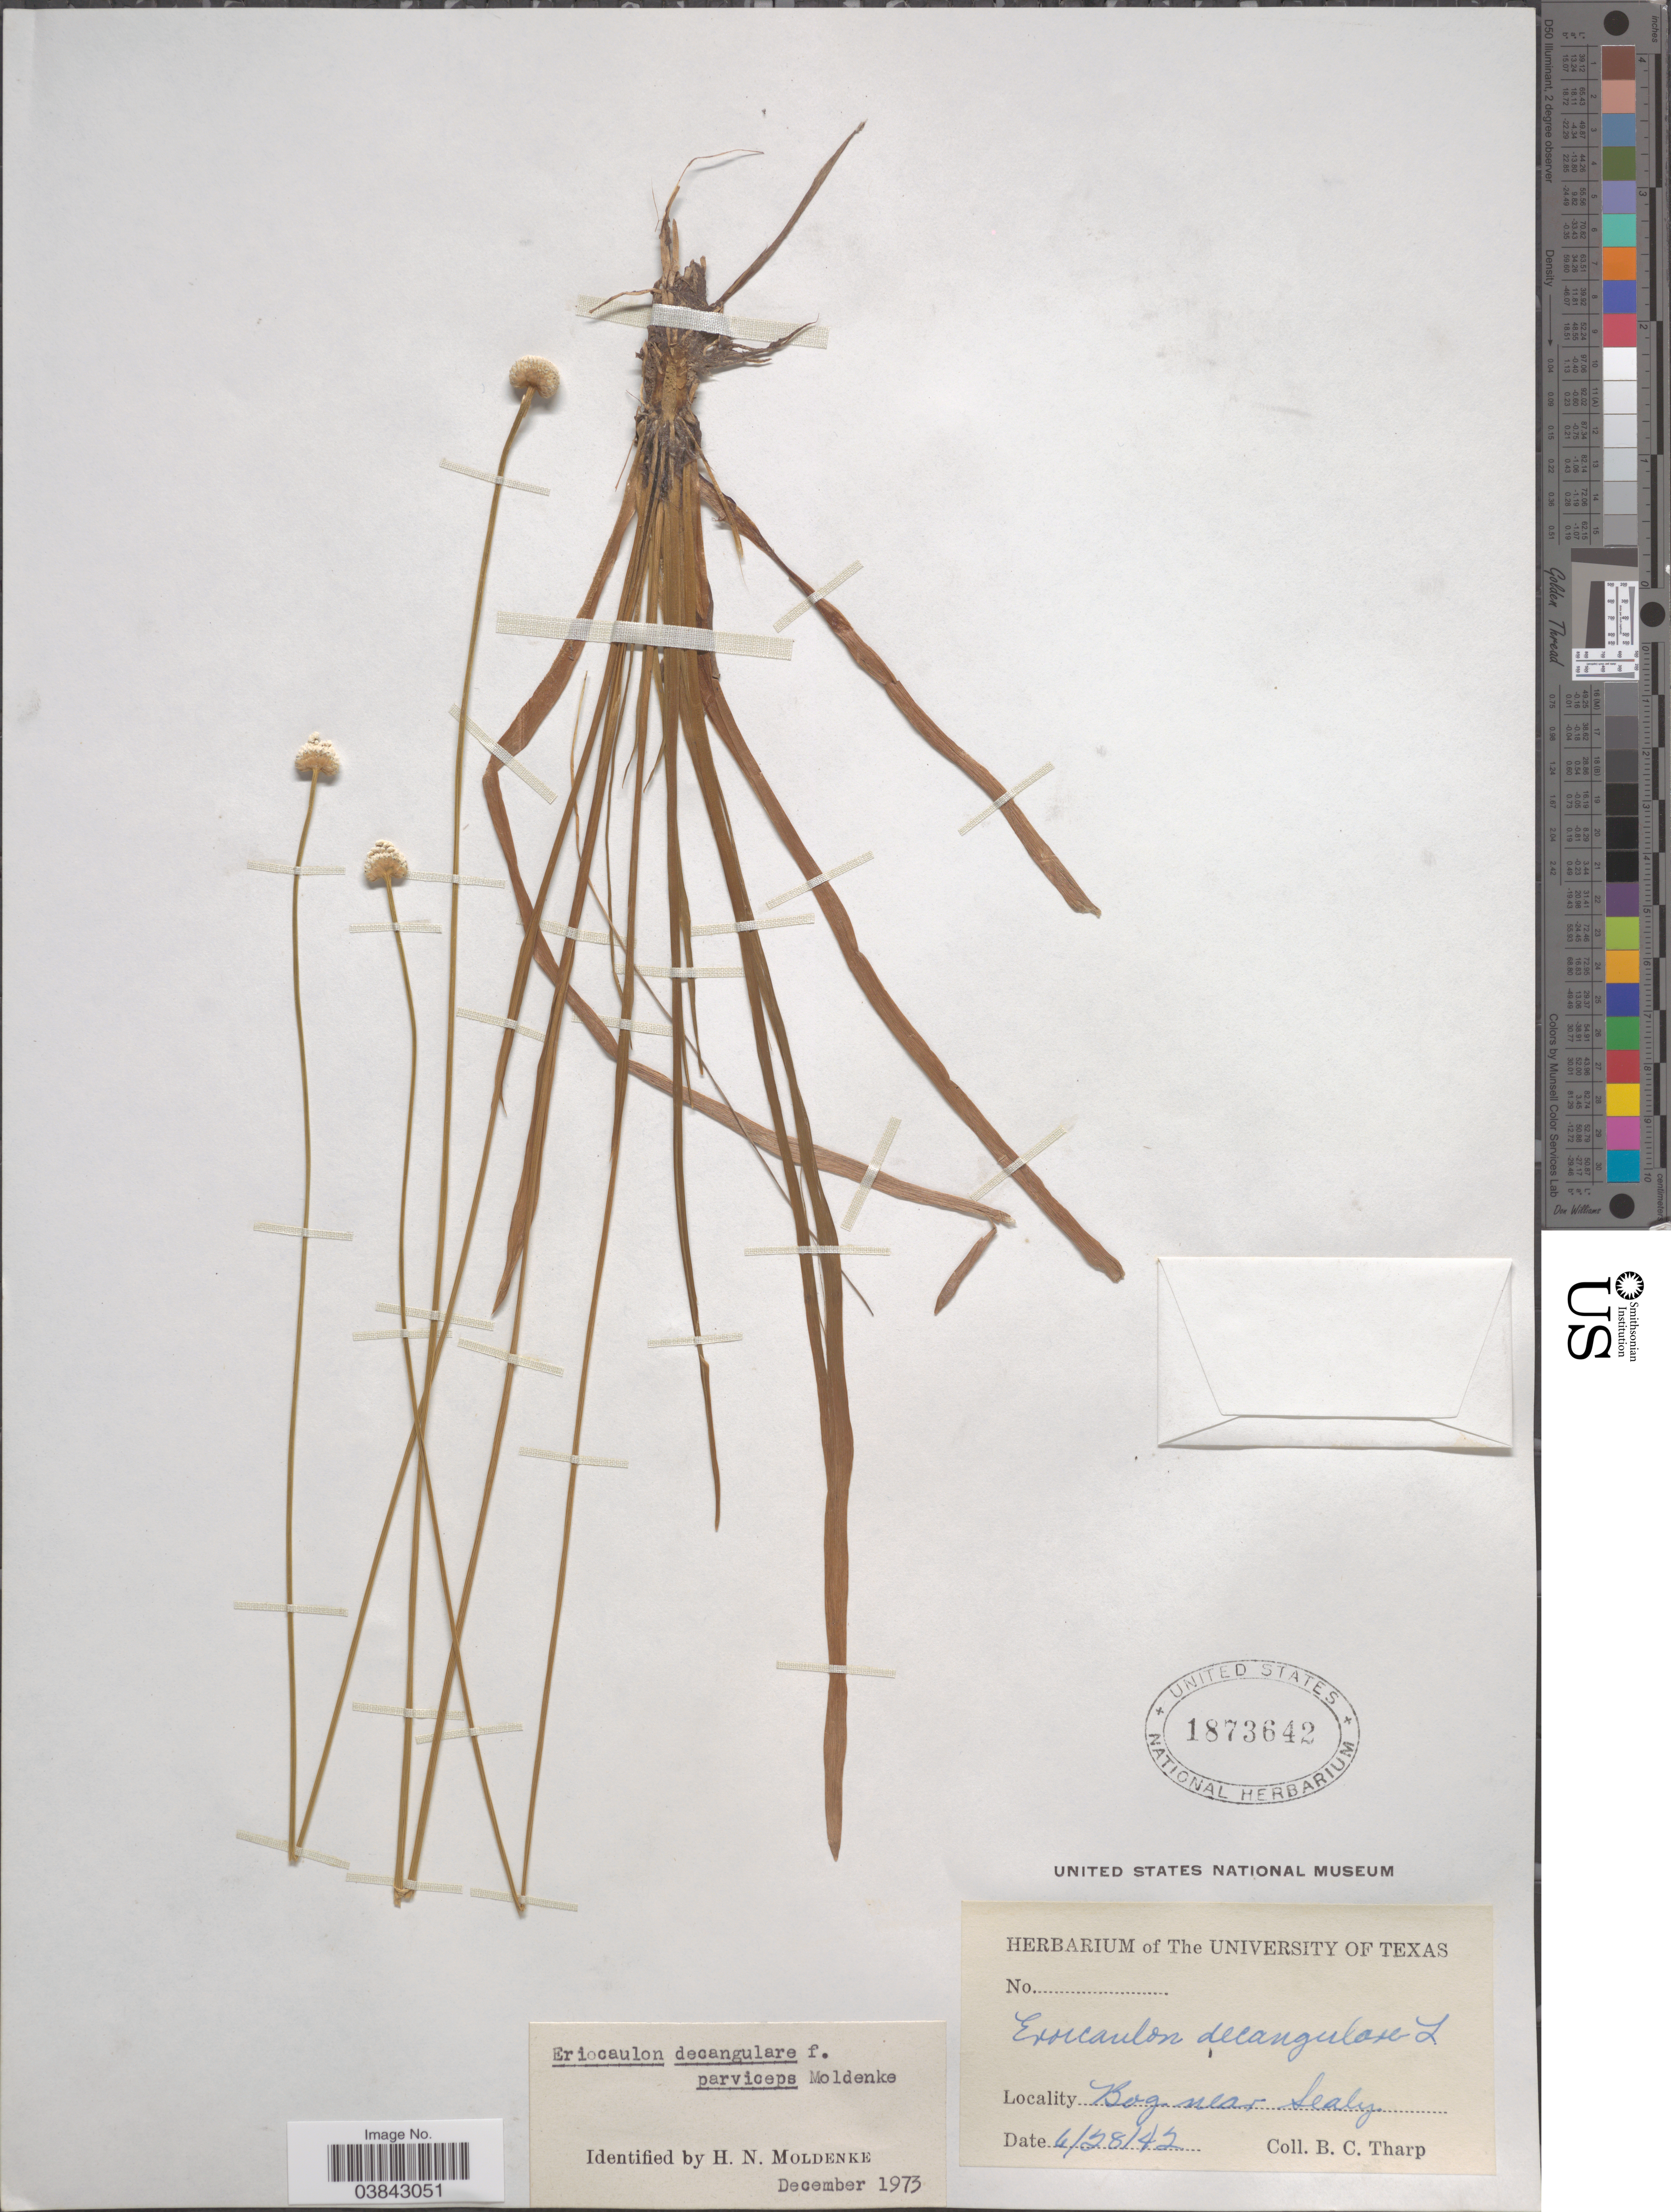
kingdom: Plantae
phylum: Tracheophyta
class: Liliopsida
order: Poales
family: Eriocaulaceae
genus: Eriocaulon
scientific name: Eriocaulon decangulare f. parviceps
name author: Moldenke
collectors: B. C. Tharp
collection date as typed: Transcribed d/m/y: 28/6/42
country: United States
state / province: Texas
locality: Near Sealy.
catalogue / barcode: US 1873642